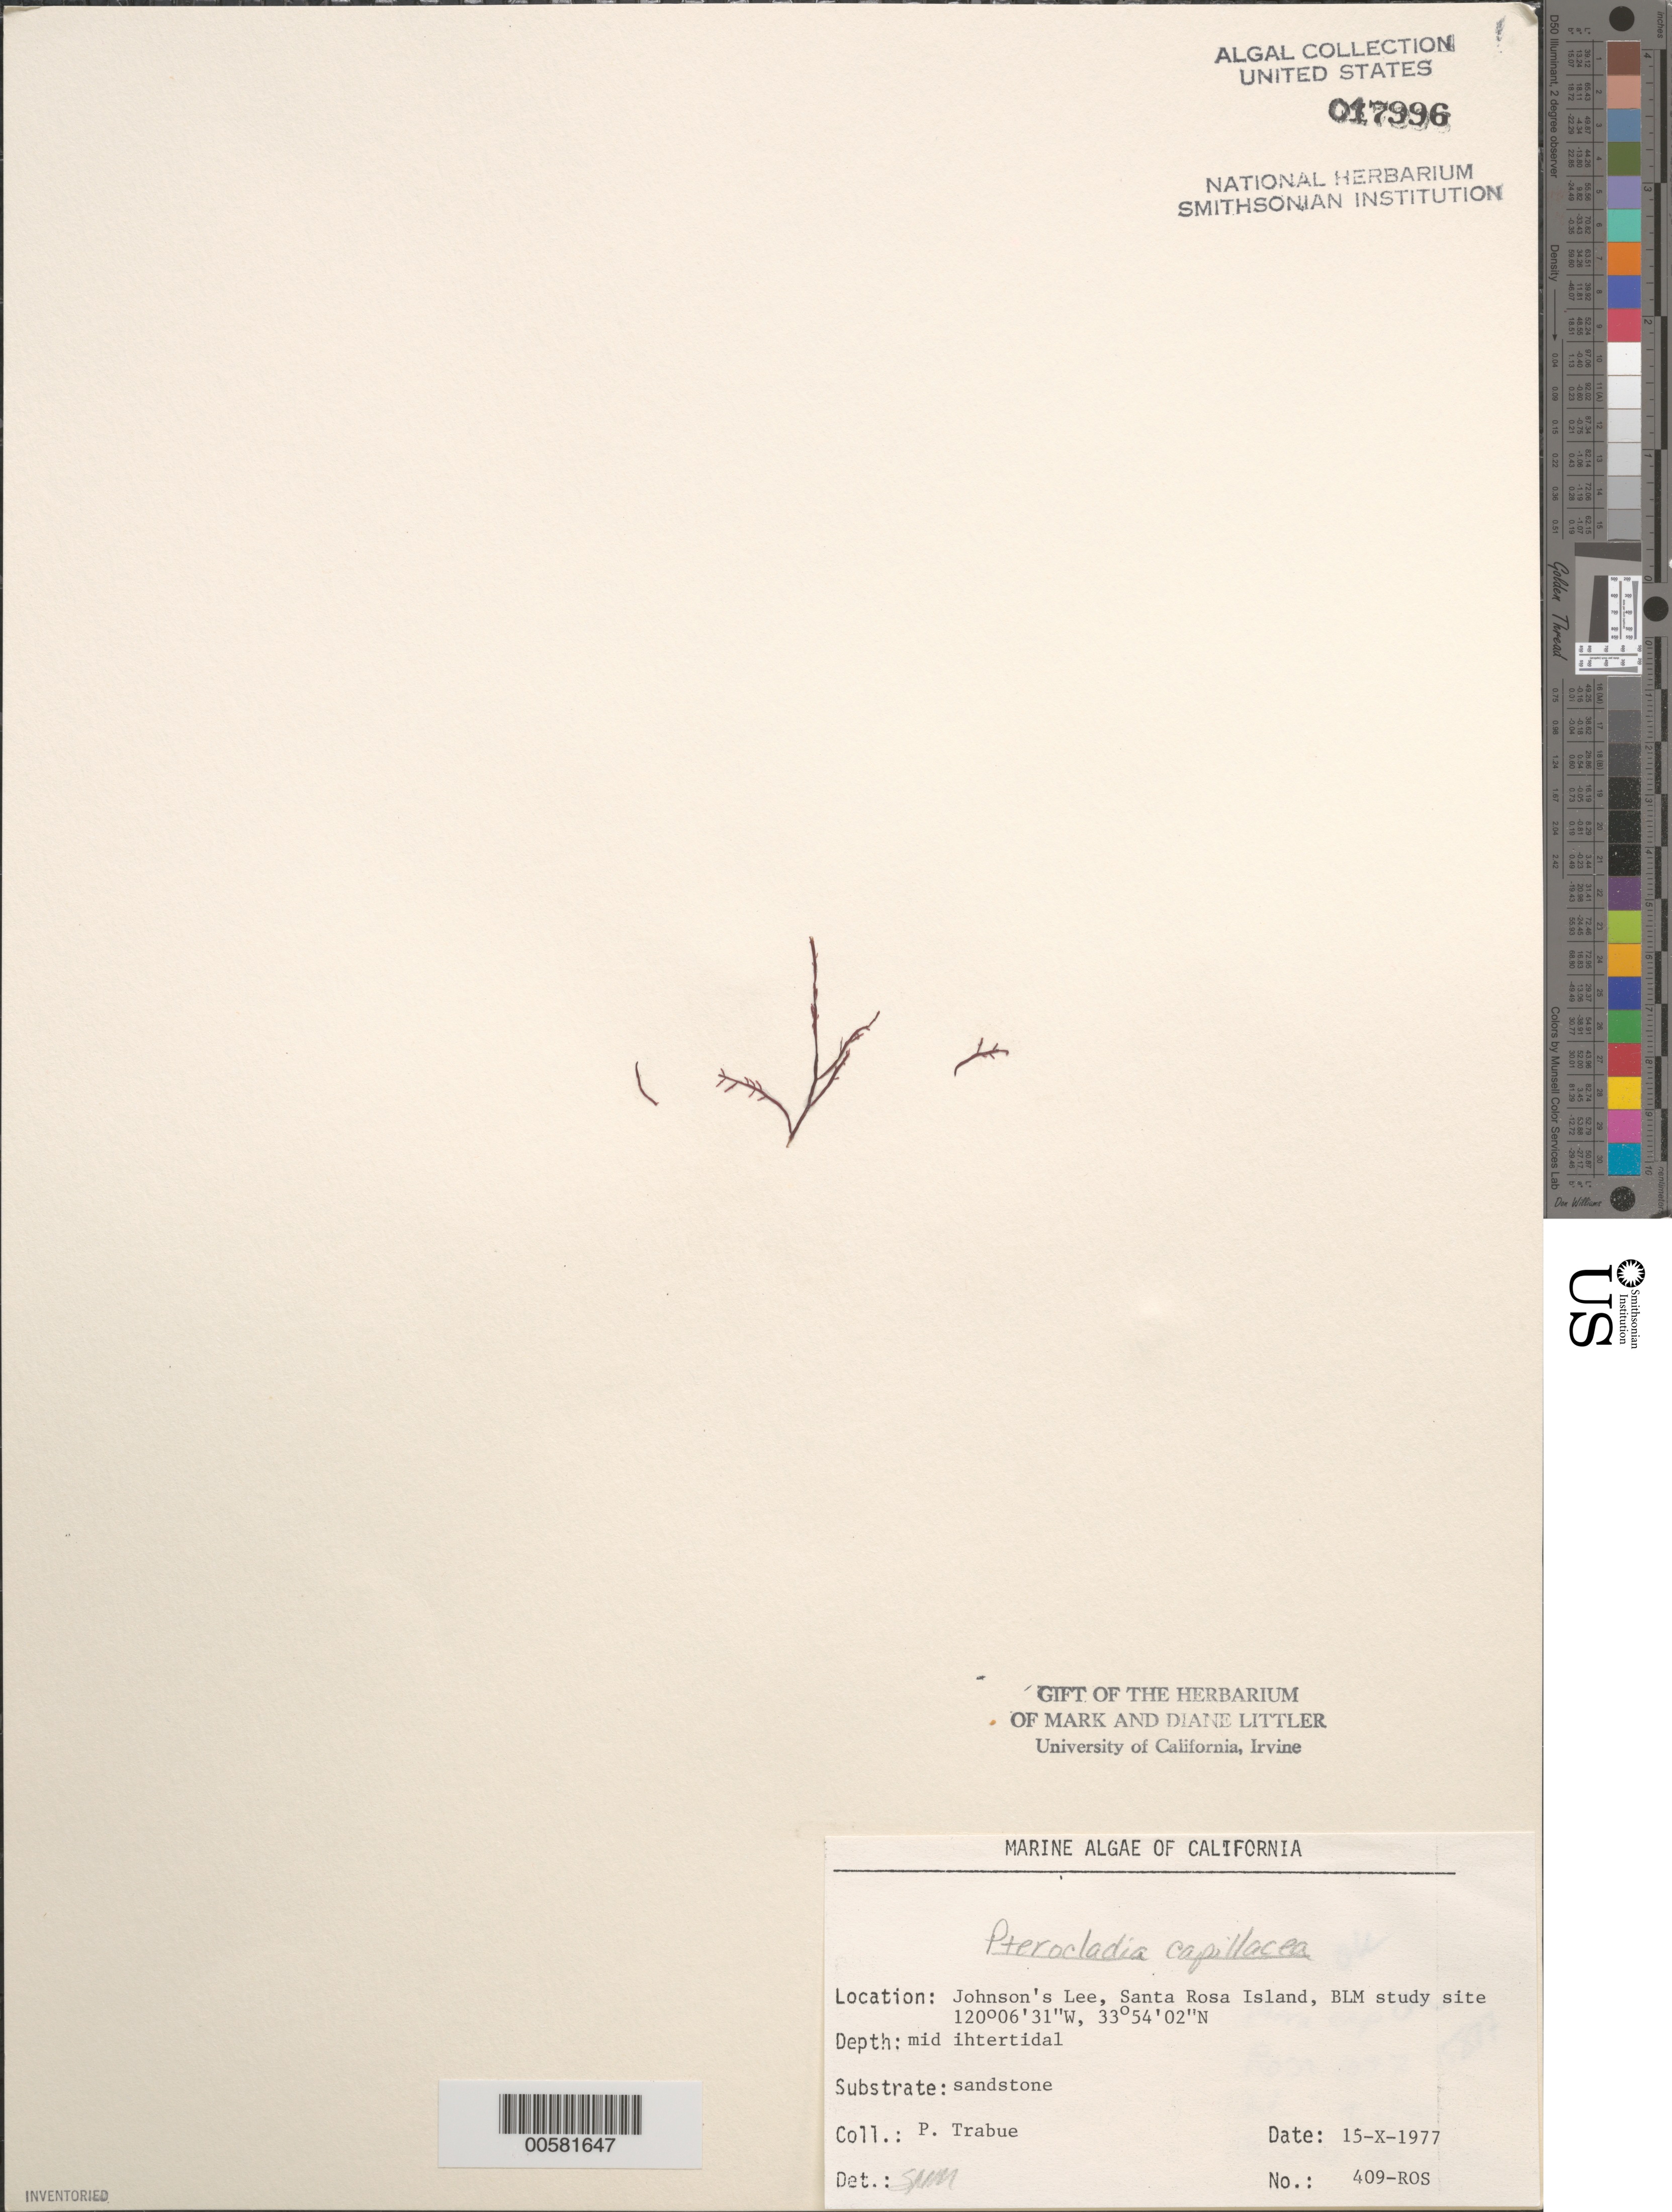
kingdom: Plantae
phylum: Rhodophyta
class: Florideophyceae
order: Gelidiales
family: Pterocladiaceae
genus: Pterocladiella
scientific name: Pterocladiella capillacea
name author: (S.G. Gmel.) Santelices & Hommers.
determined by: Algae name updating Project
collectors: P. J. Trabue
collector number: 409-ROS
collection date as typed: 15 Oct 1977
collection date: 1977-10-15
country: United States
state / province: California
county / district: Santa Barbara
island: Santa Rosa Island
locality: Johnson's Lee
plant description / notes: BLM-SOCALBIGHT Rocky Intertidal Survey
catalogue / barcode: US 17996